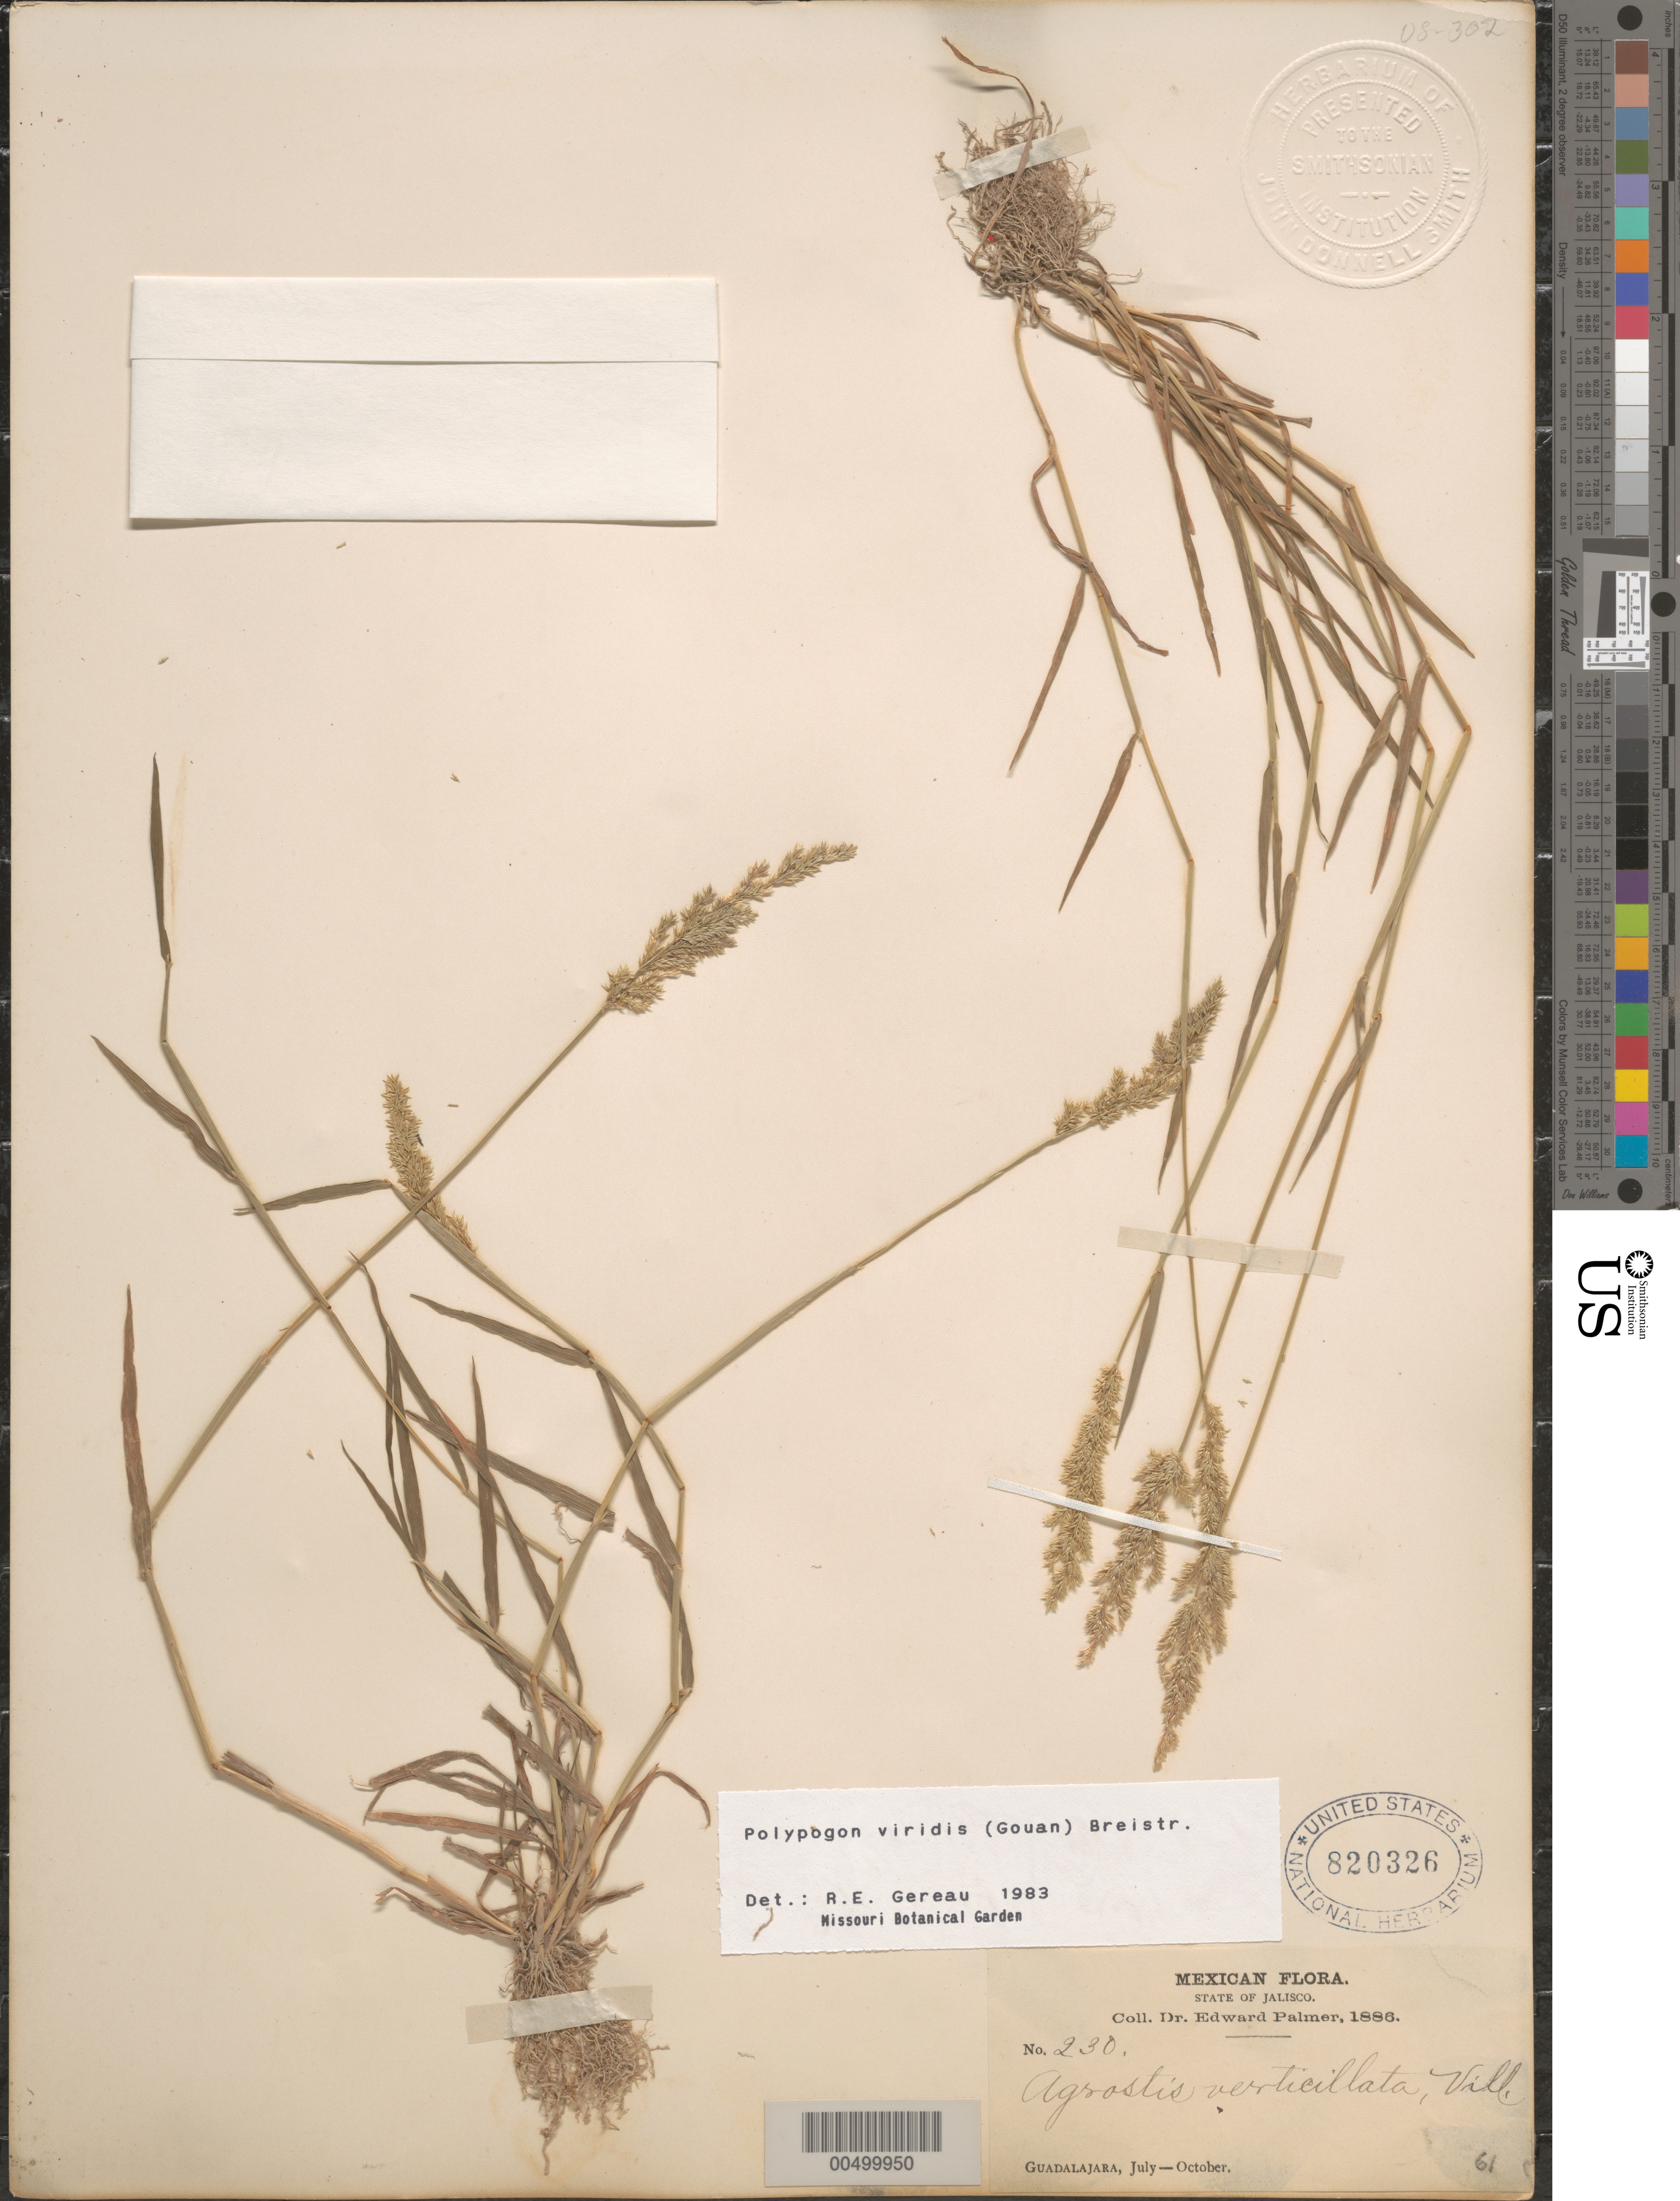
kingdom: Plantae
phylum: Tracheophyta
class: Liliopsida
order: Poales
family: Poaceae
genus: Polypogon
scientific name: Polypogon viridis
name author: (Gouan) Breistroffer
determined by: Gereau, R. E.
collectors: E. Palmer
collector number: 230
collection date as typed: Jul 1886 to Oct 1886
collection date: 1886-07/1886-10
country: Mexico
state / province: Jalisco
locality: Guadalajara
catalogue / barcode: US 820326